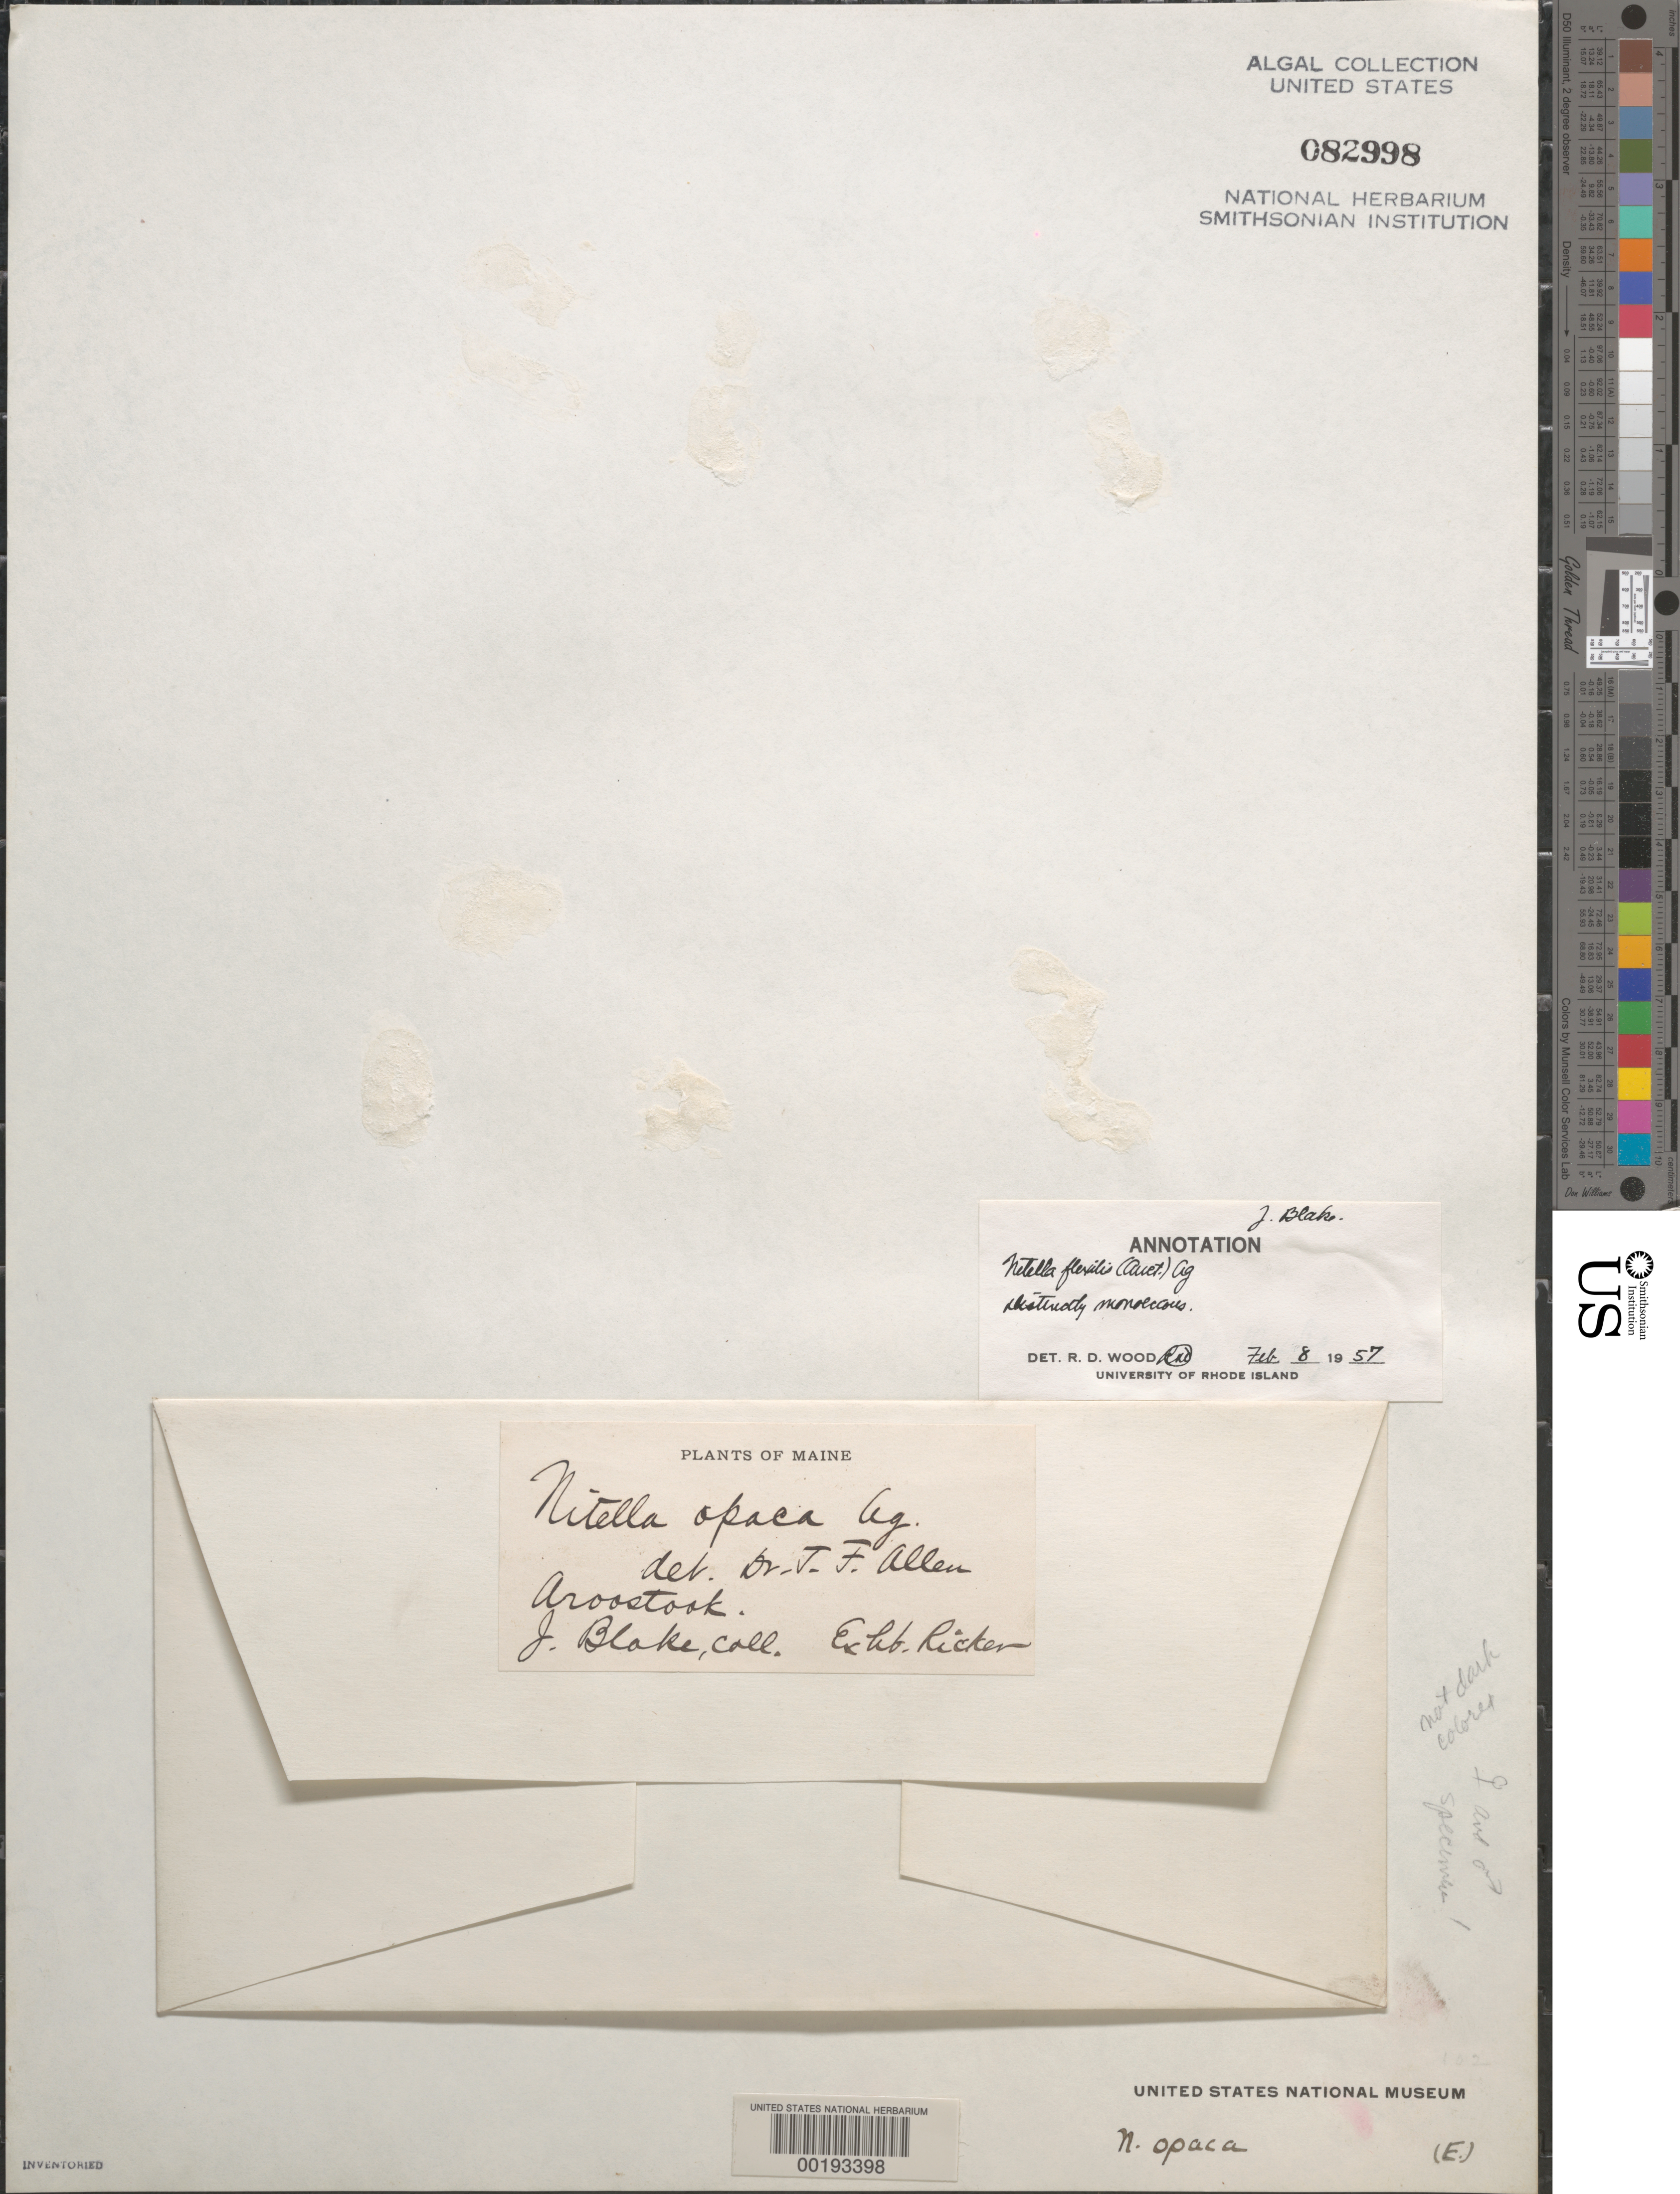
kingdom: Plantae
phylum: Charophyta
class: Charophyceae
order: Charales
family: Characeae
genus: Nitella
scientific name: Nitella flexilis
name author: (L.) C. Agardh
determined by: Wood, R. D.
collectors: J. Blake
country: United States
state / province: Maine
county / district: Aroostook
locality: Aroostook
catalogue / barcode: US 82998